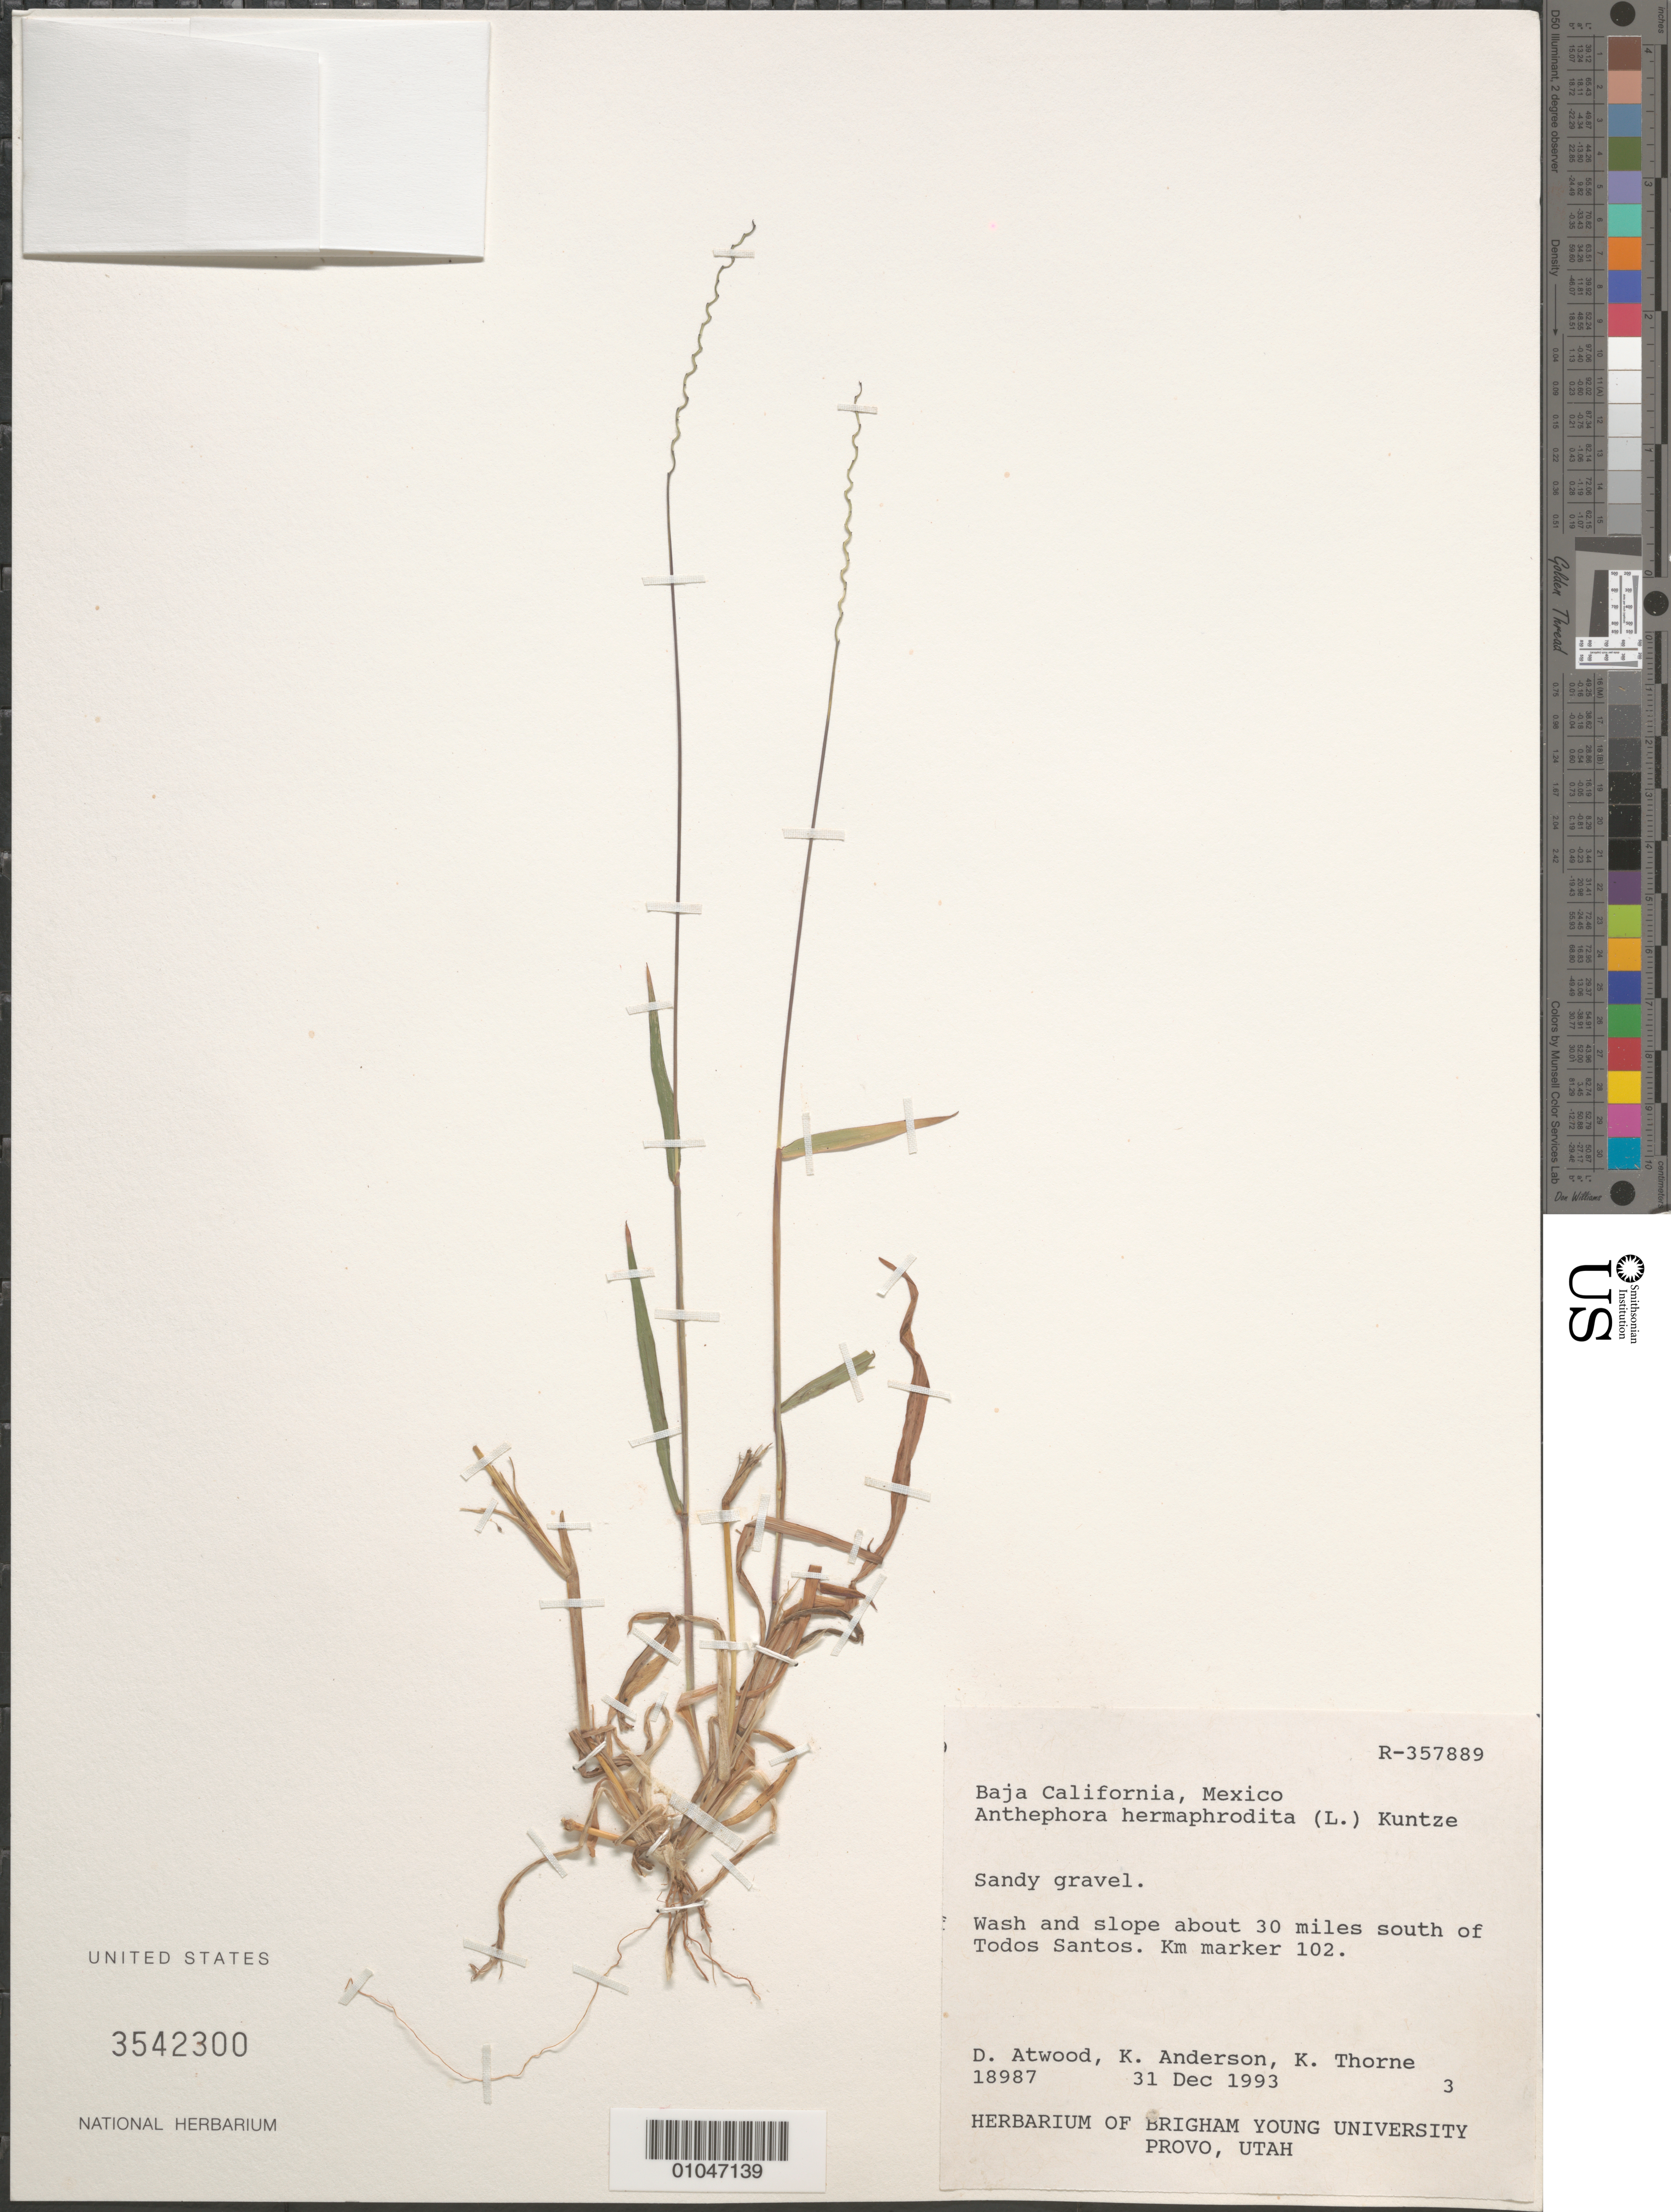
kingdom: Plantae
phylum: Tracheophyta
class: Liliopsida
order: Poales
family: Poaceae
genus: Anthephora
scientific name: Anthephora hermaphrodita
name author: (L.) Kuntze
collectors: D. Atwood, K. Anderson & K. Thorne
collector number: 18987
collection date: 1993-12-31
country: Mexico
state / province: Baja California Sur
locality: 30 mi S of Todos Santos, Km marker 102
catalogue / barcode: US 3542300